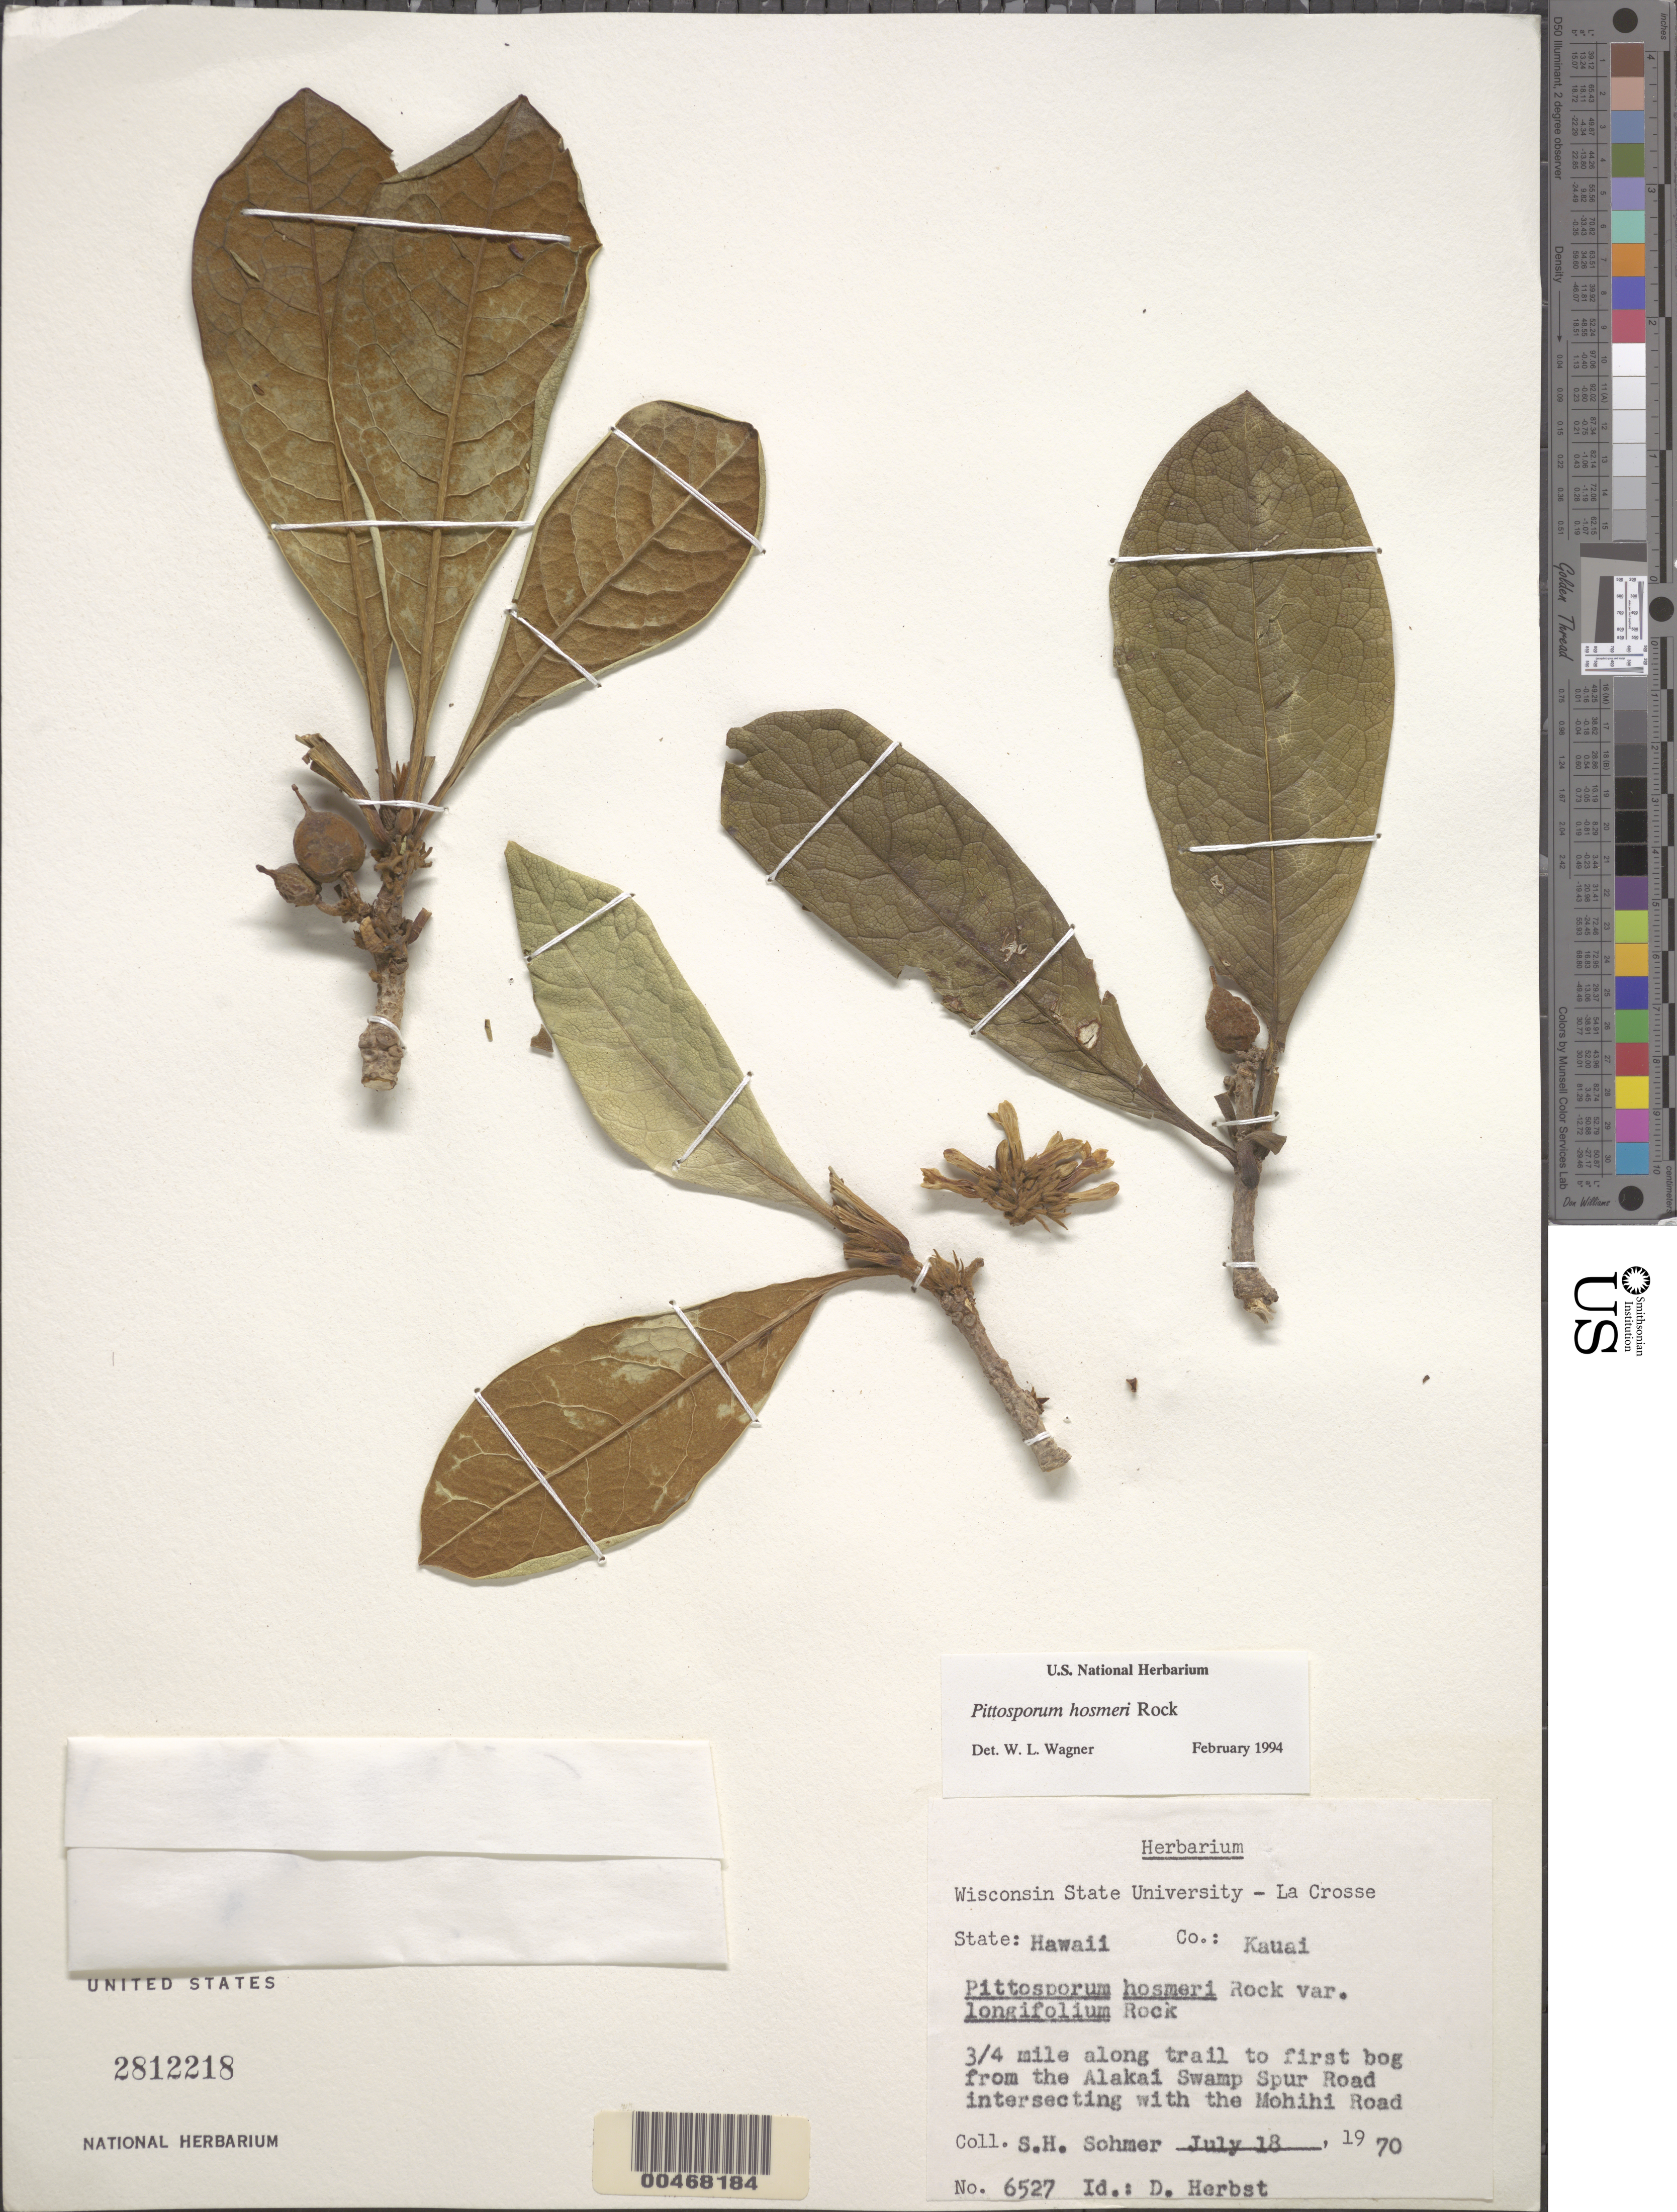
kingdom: Plantae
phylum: Tracheophyta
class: Magnoliopsida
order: Apiales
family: Pittosporaceae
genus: Pittosporum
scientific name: Pittosporum hosmeri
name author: Rock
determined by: Wagner, W. L., (BOT), Smithsonian Institution - National Museum of Natural History (UNITED STATES)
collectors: S. H. Sohmer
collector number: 6527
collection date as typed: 18 Jul 1970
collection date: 1970-07-18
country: United States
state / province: Hawaii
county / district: Kauai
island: Kaua'i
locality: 0.75 mile along trail to first bog from the Alakai Swamp Spur Road intersecting with the Mohihi road.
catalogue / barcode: US 2812218